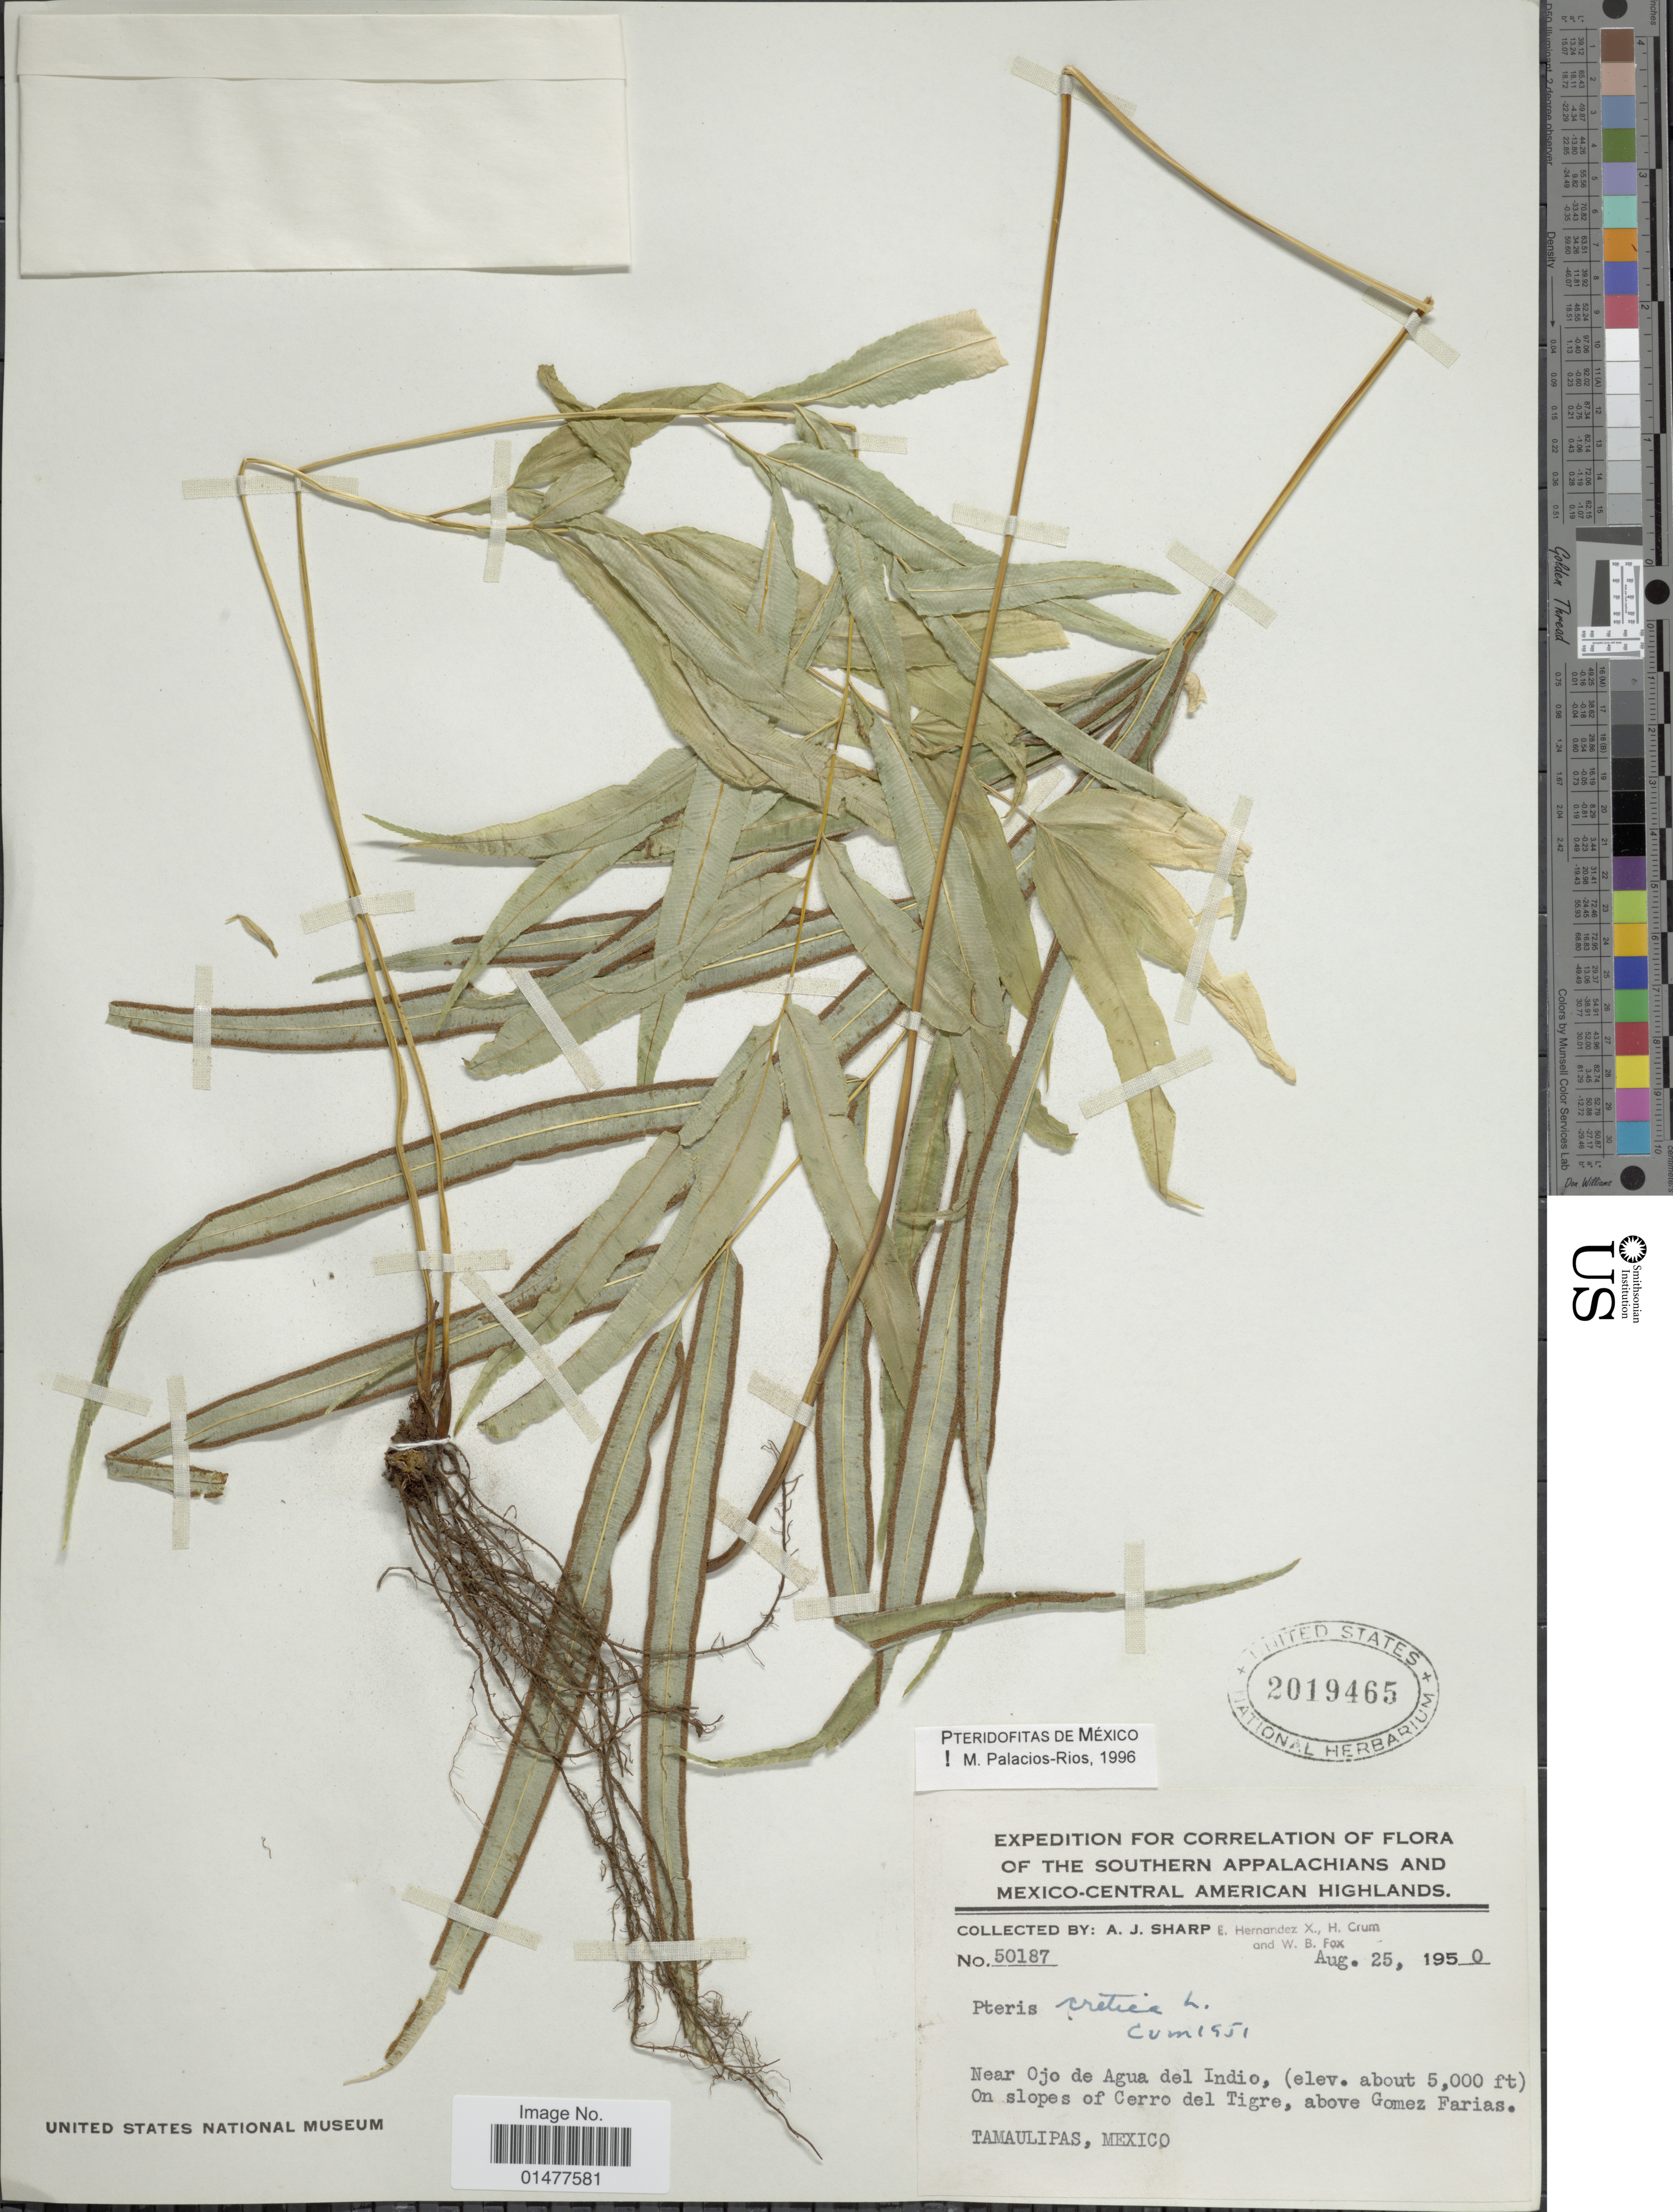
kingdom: Plantae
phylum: Tracheophyta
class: Polypodiopsida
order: Polypodiales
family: Pteridaceae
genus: Pteris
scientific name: Pteris cretica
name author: L.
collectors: A. J. Sharp, E. Hernandez X., H. A. Crum & W. B. Fox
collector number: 50187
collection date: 1950-08-25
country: Mexico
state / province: Tamaulipas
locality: Near Ojo de Agua del Indio, on slopes of Cerro del Tigre, above Gomez Faria.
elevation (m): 1524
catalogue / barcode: US 2019465